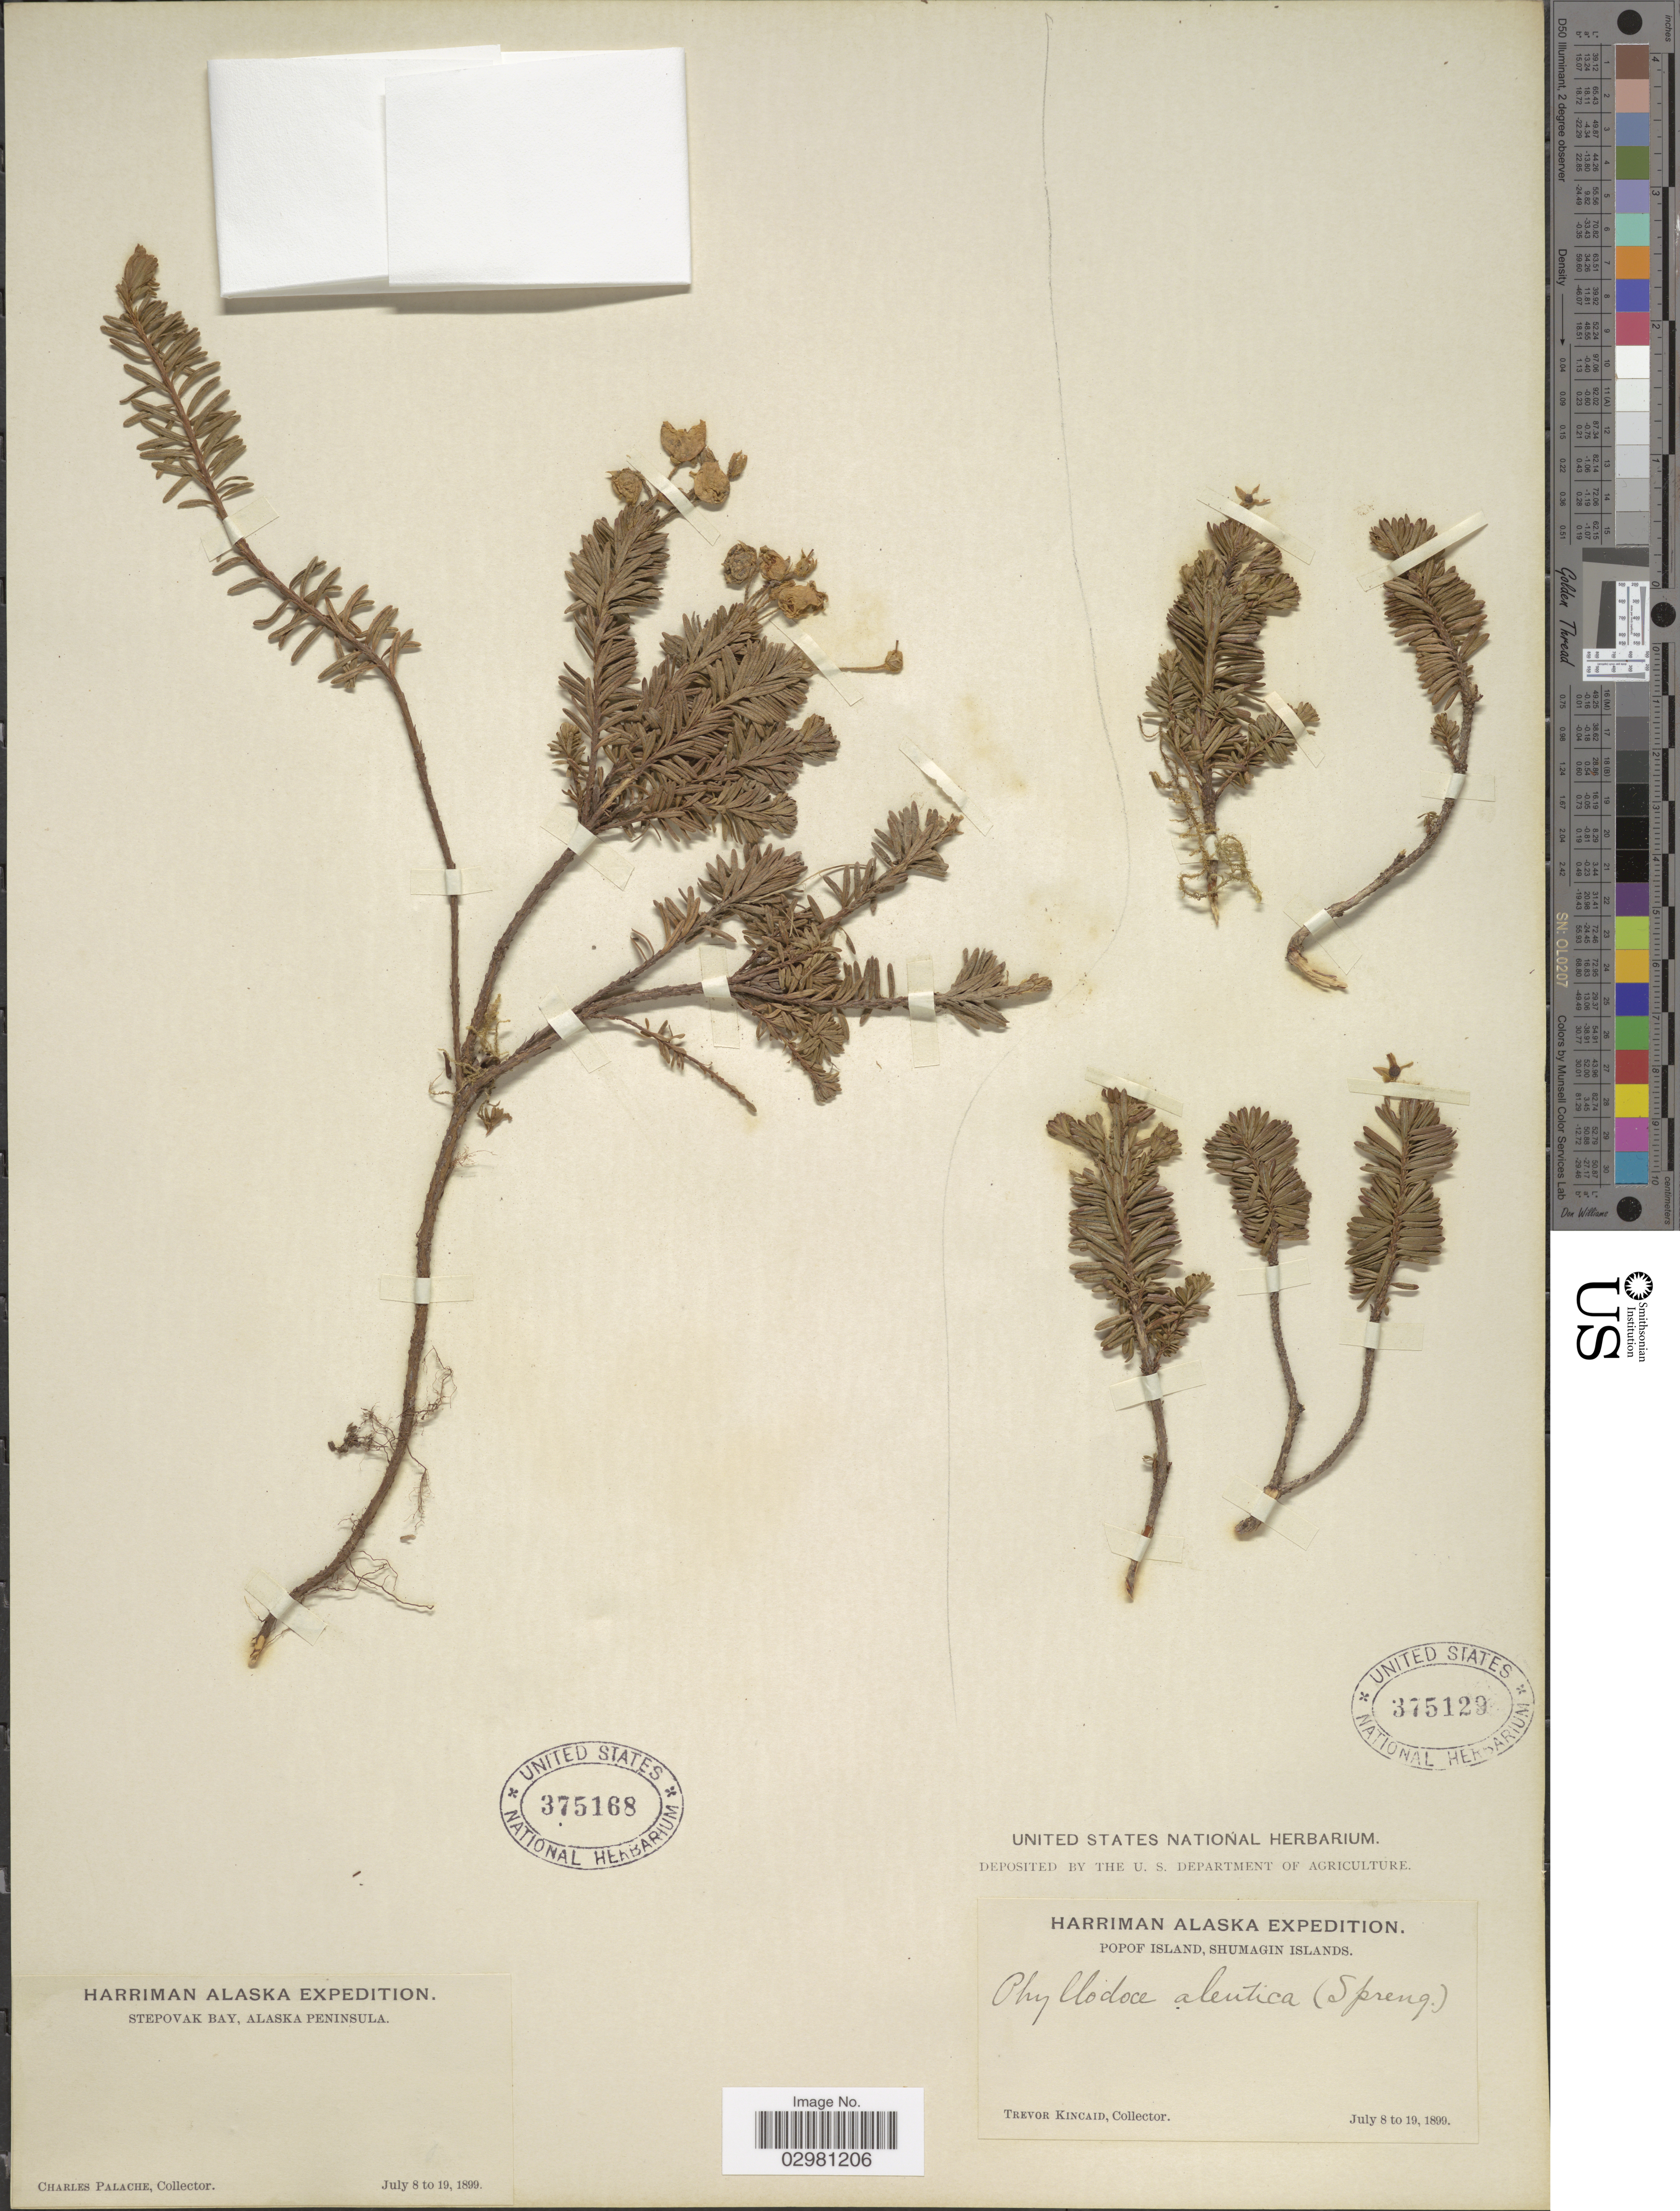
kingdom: Plantae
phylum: Tracheophyta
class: Magnoliopsida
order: Ericales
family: Ericaceae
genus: Phyllodoce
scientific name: Phyllodoce aleutica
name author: (Spreng.) A. Heller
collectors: C. Palache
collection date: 1899-07-08/1899-07-19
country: United States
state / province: Alaska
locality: Stepovak Bay, Alaska Peninsula.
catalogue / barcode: US 375168